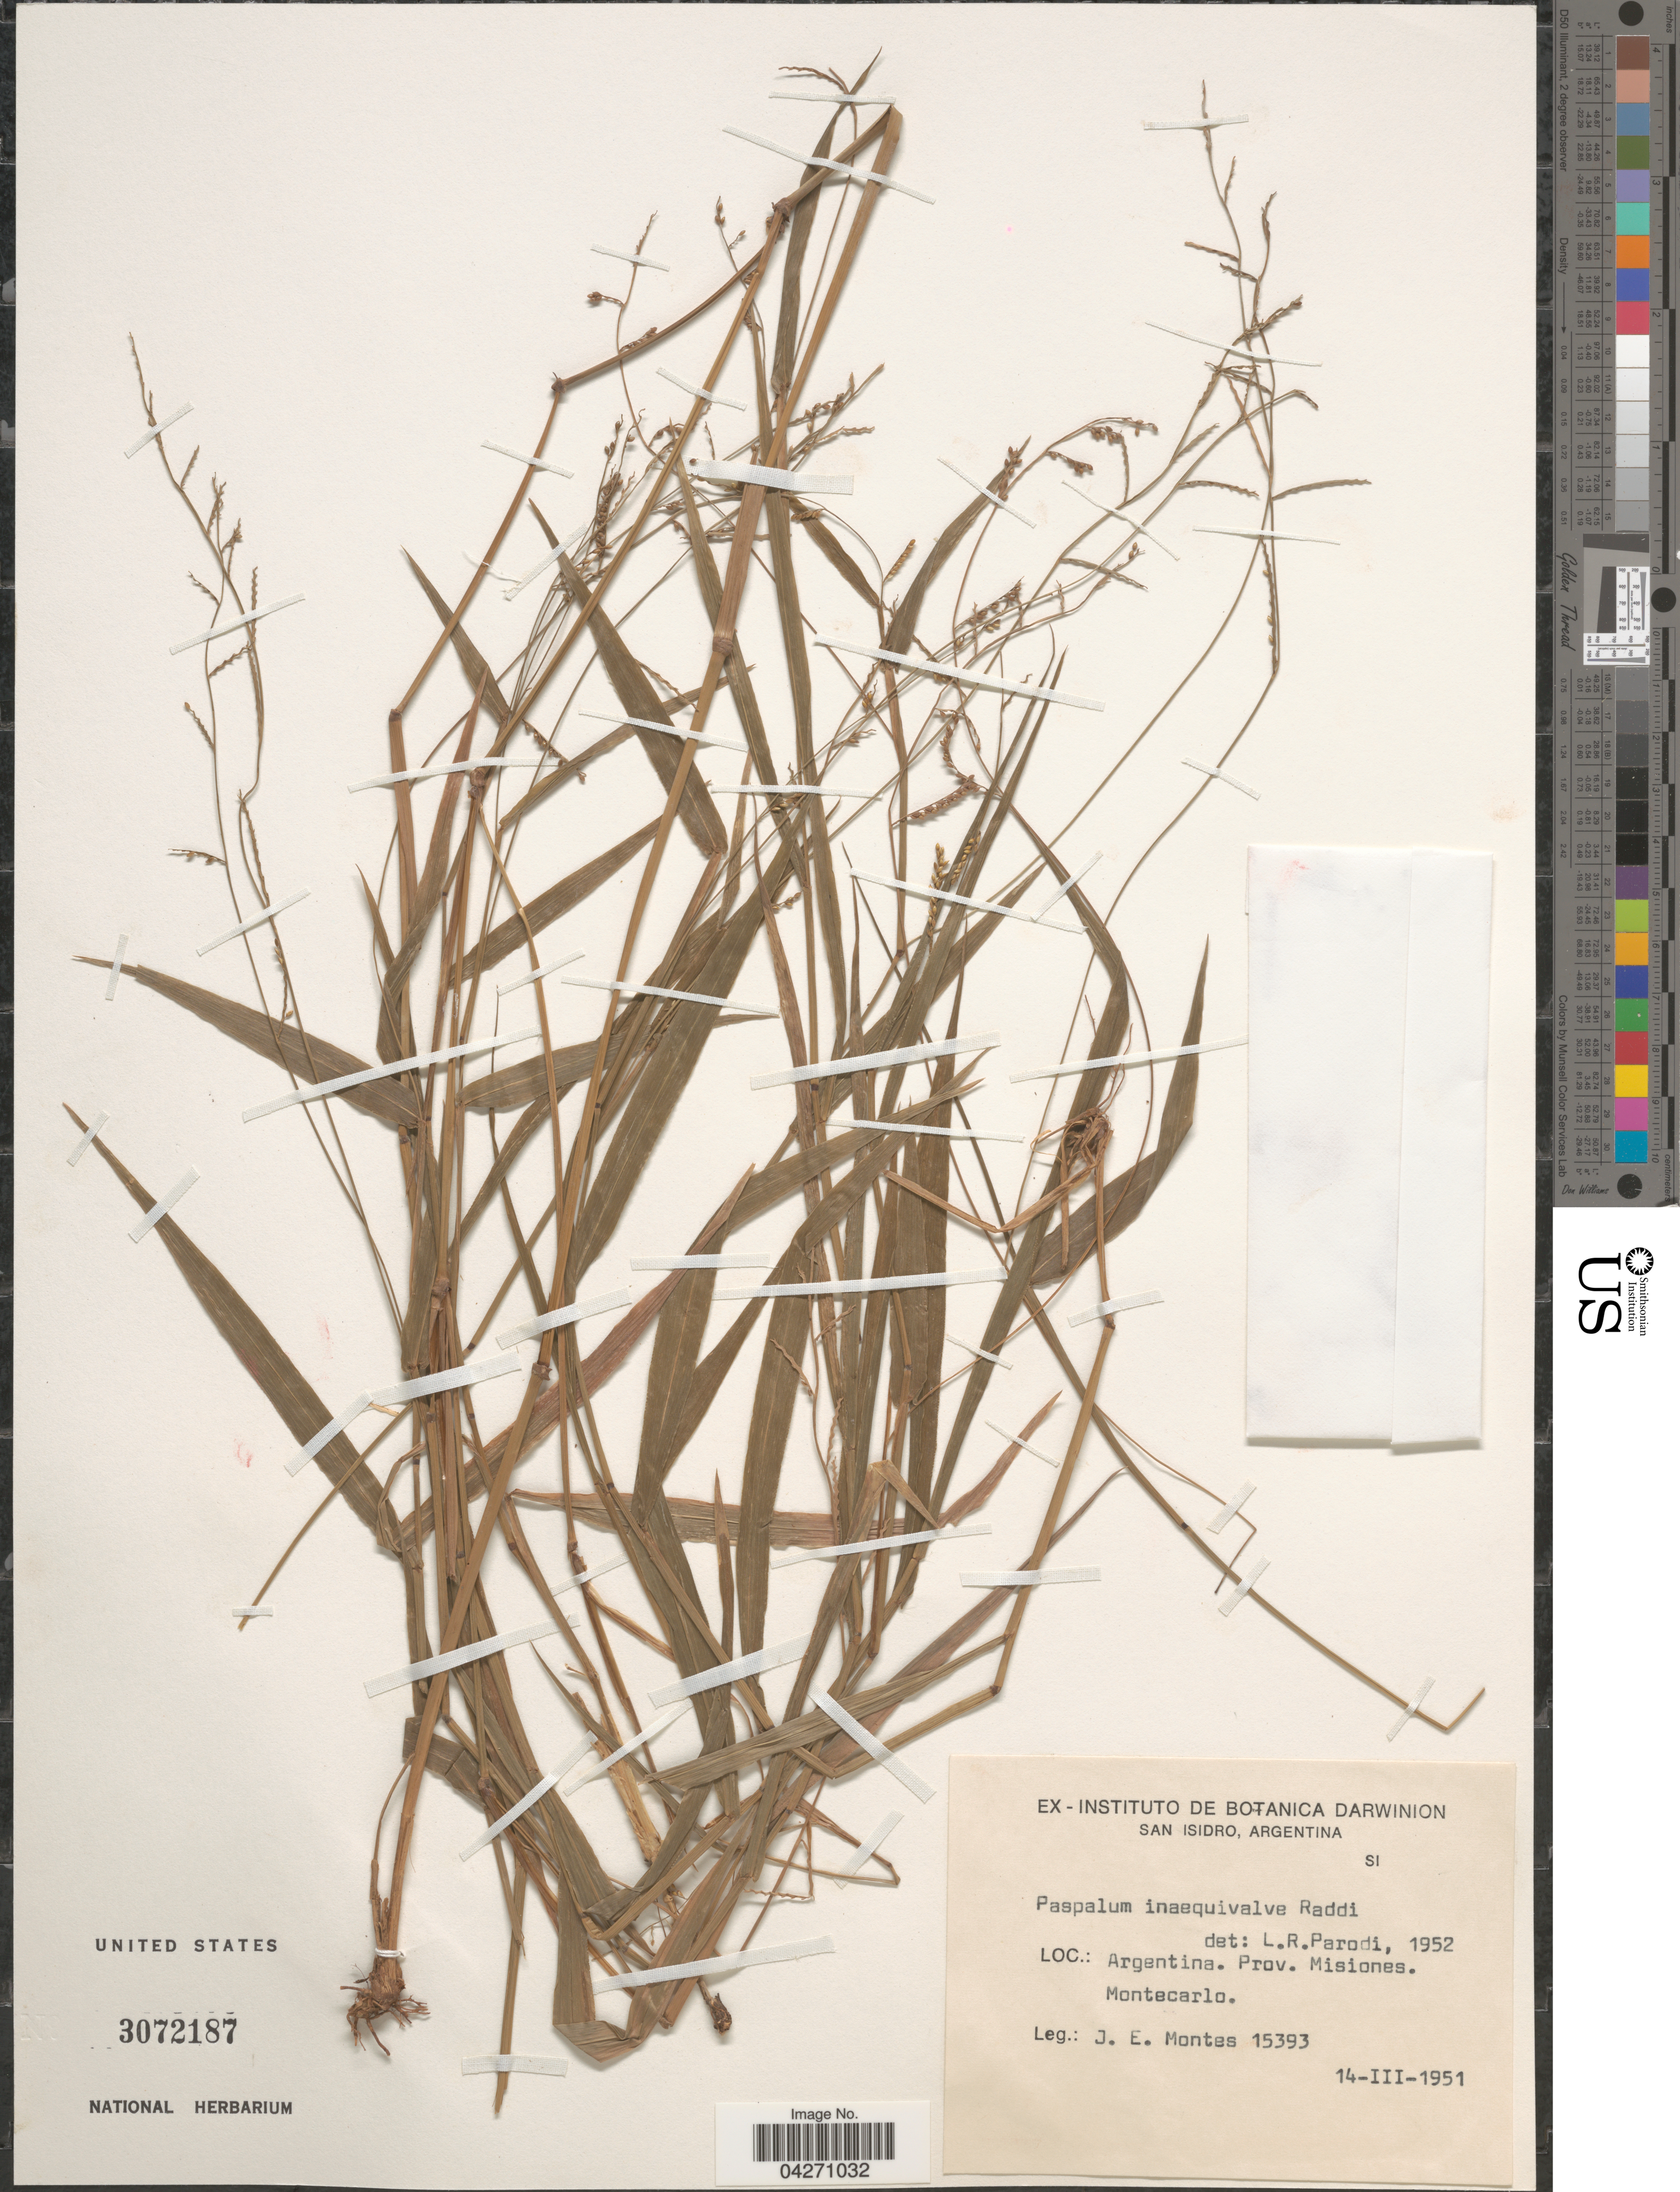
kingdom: Plantae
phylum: Tracheophyta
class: Liliopsida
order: Poales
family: Poaceae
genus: Paspalum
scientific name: Paspalum inaequivalve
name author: Raddi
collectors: J. E. Montes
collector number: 15393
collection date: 1951-03-14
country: Argentina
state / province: Misiones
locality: Montecarlo.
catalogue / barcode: US 3072187